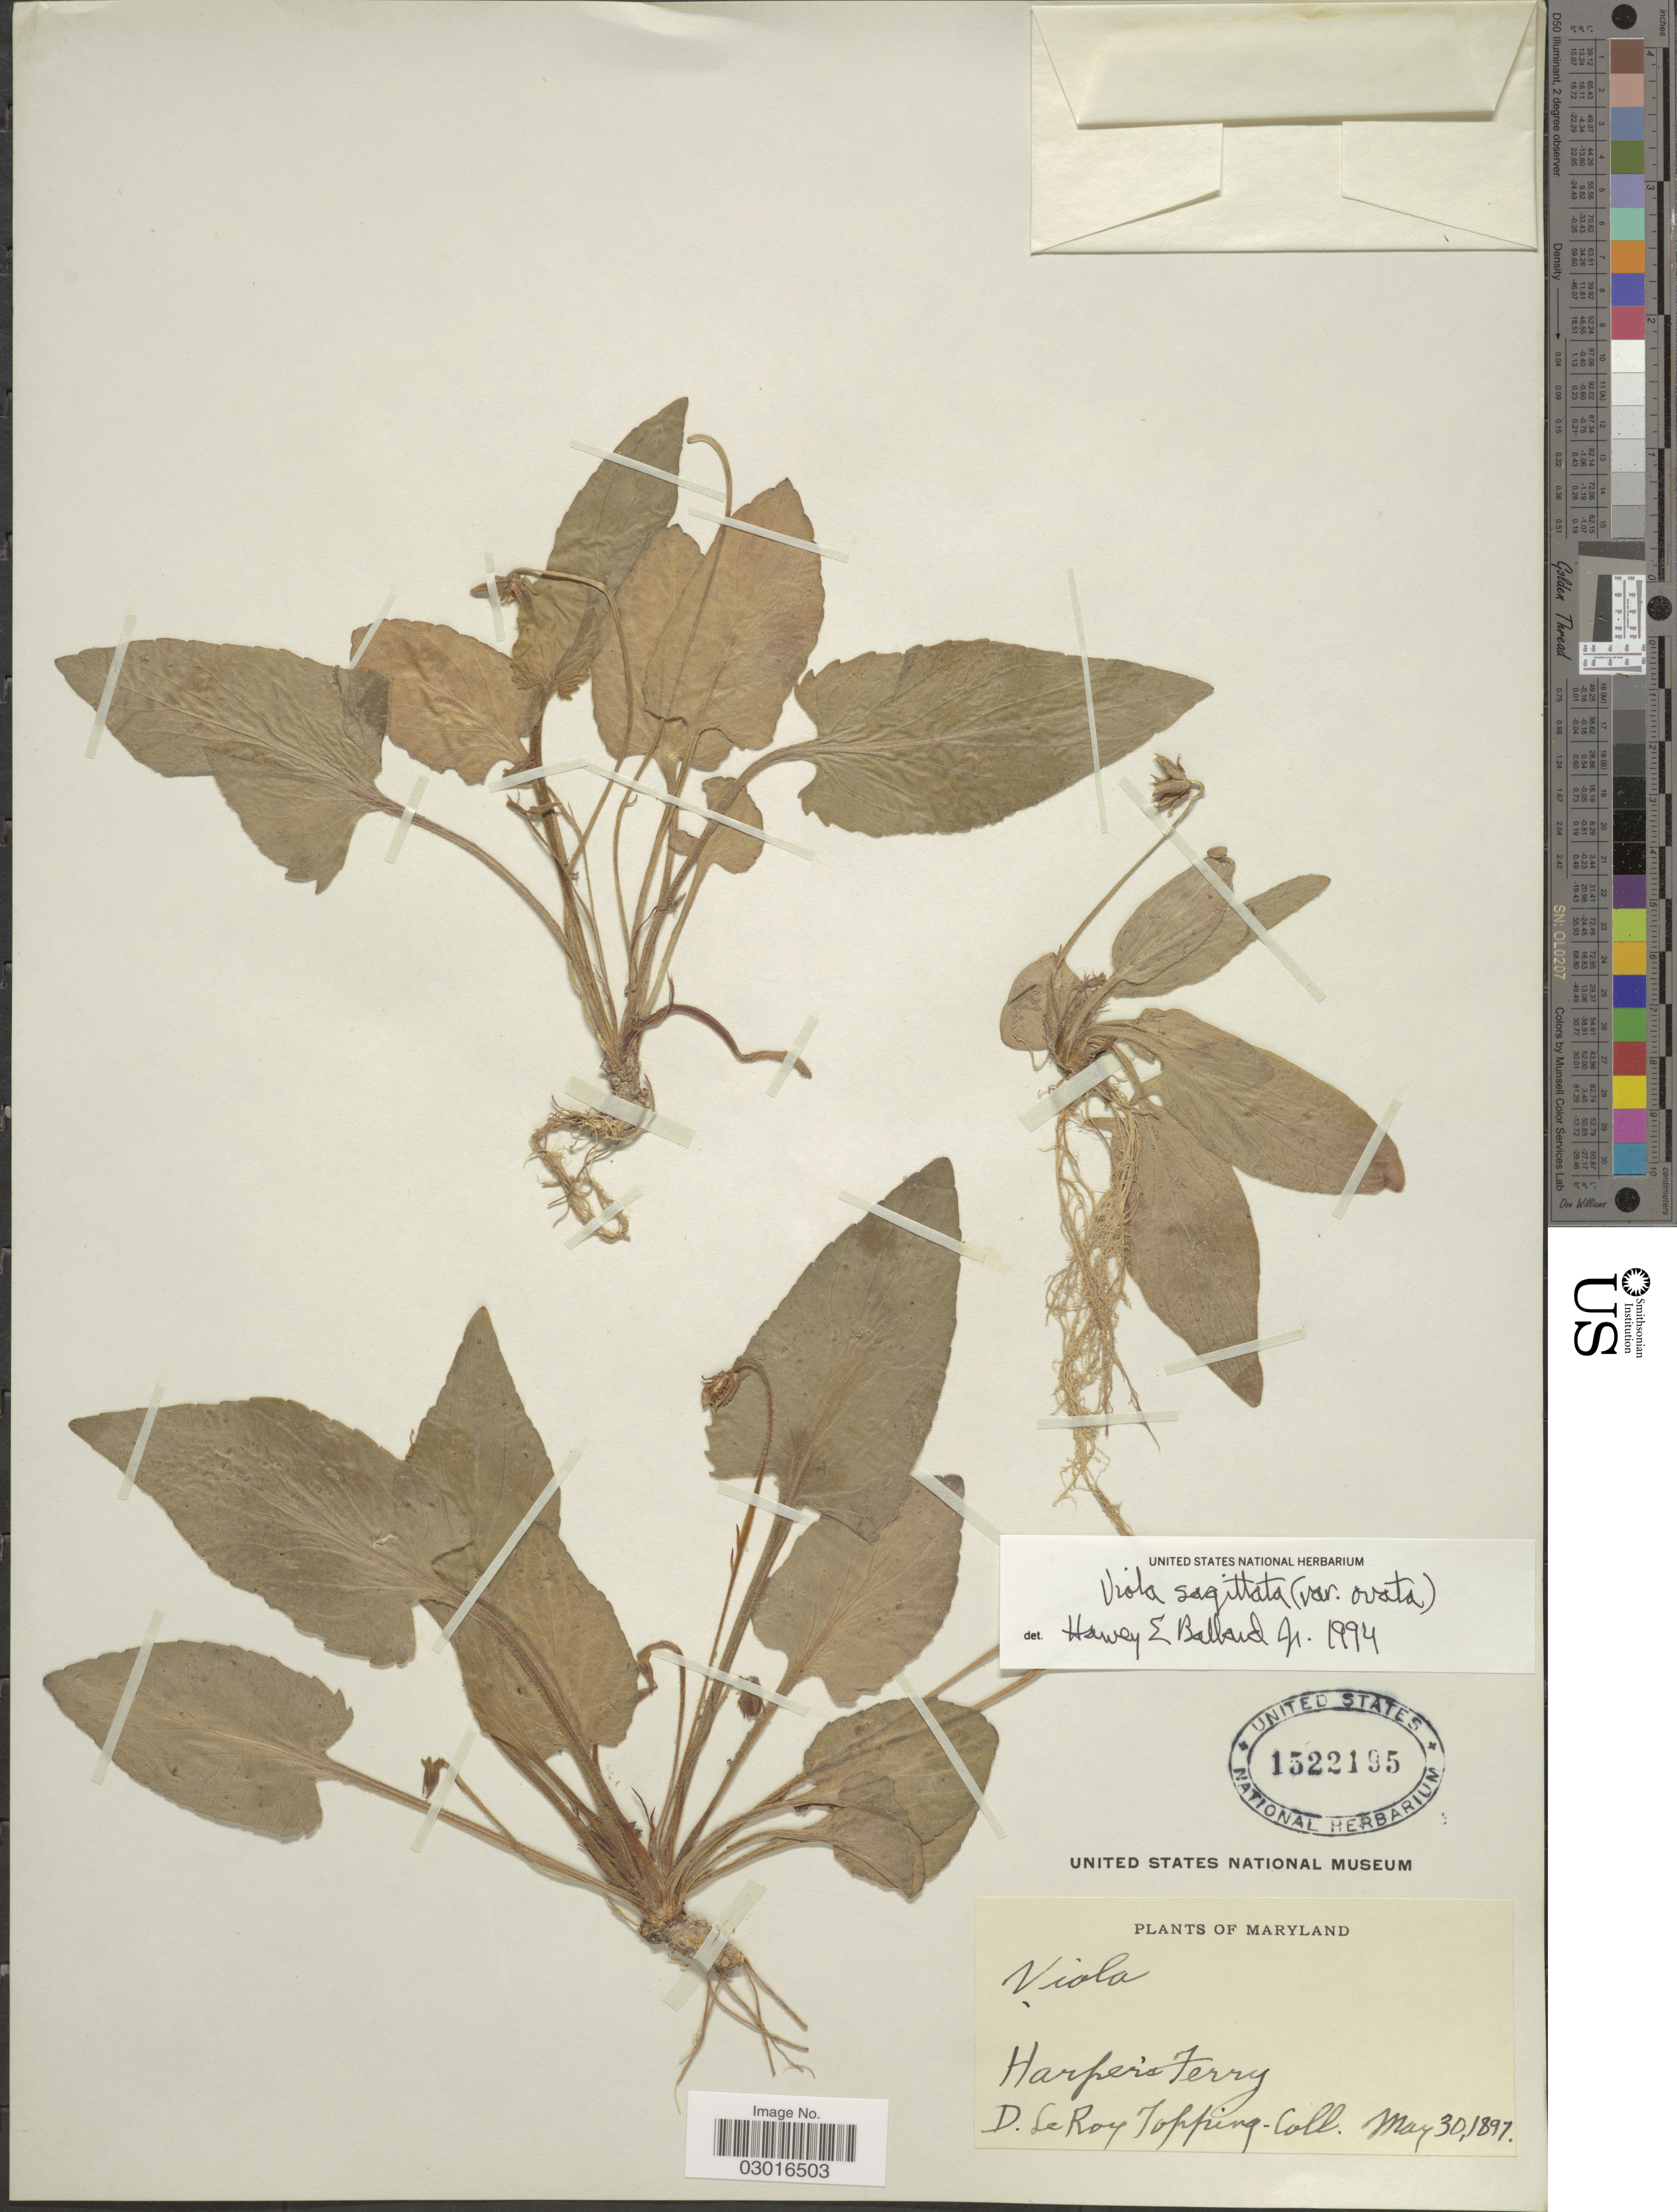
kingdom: Plantae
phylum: Tracheophyta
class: Magnoliopsida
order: Malpighiales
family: Violaceae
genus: Viola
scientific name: Viola sagittata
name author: Aiton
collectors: D. L. Topping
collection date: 1897-05-30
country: United States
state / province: Maryland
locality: Harper's Ferry.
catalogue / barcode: US 1522195